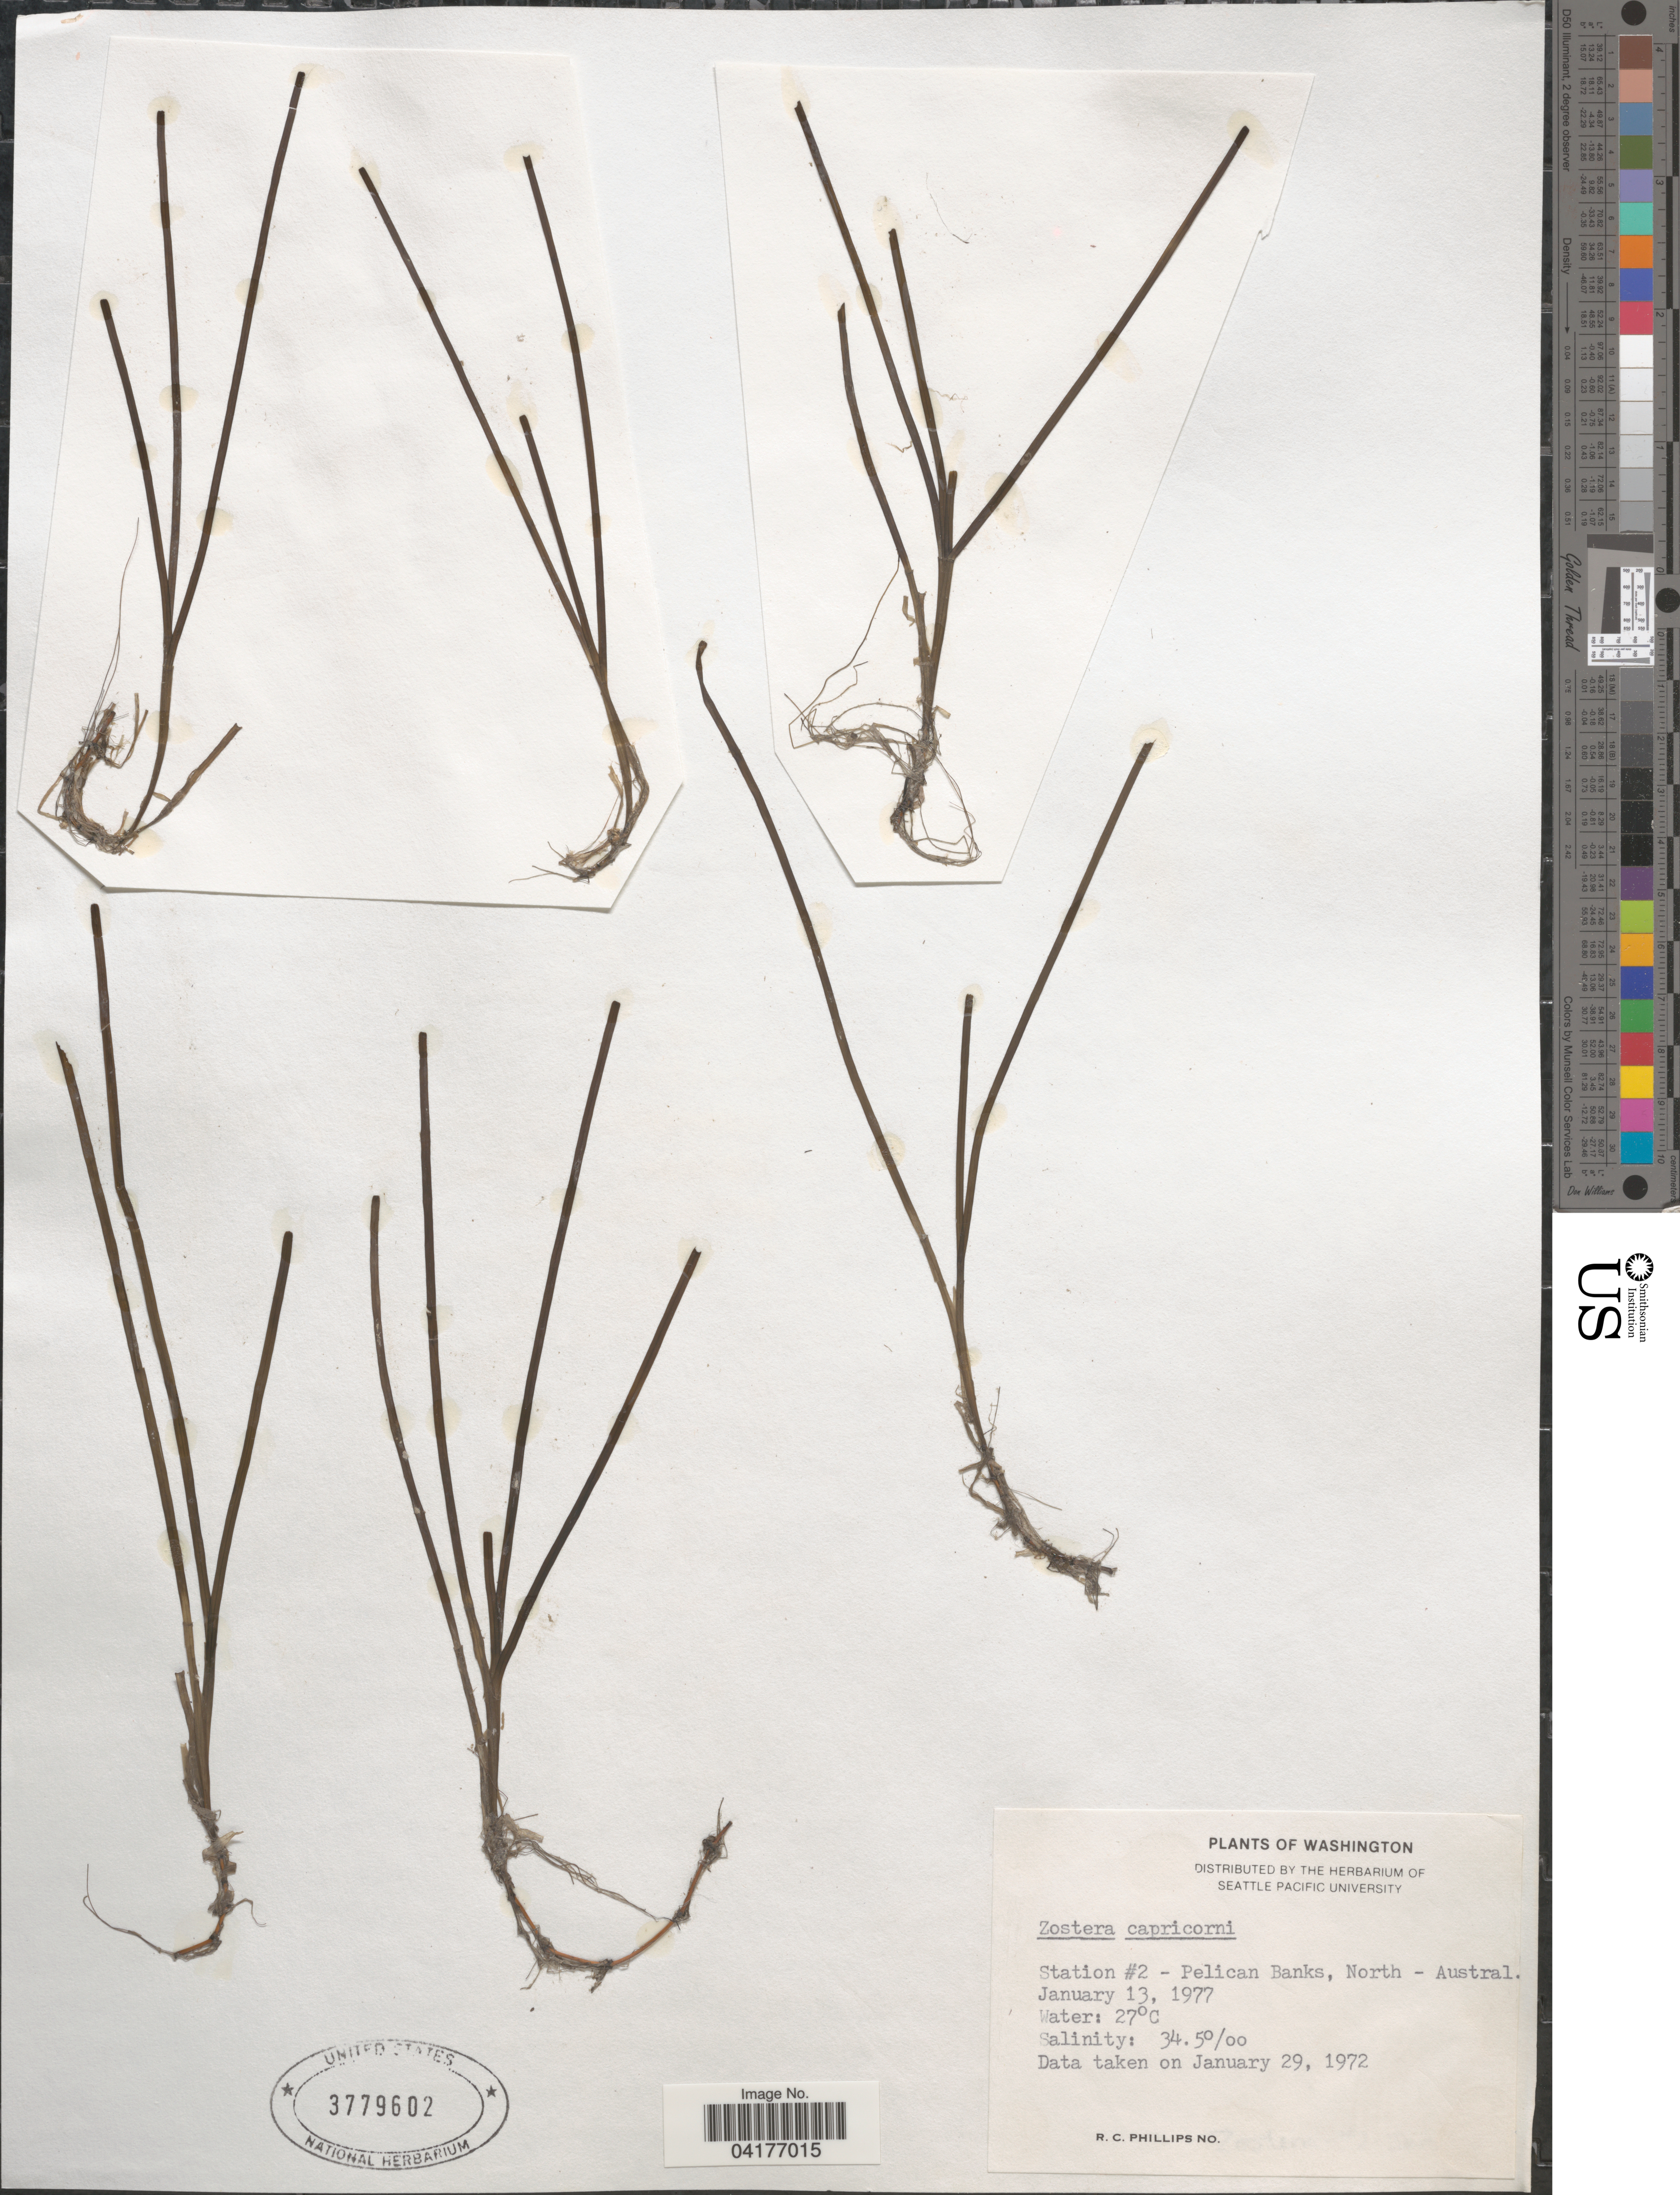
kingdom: Plantae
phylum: Tracheophyta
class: Liliopsida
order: Alismatales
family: Zosteraceae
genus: Zostera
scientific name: Zostera capricorni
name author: Asch.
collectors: R. C. Phillips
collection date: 1977-01-13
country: Australia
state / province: Queensland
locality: Station #2 - Pelican Banks, North.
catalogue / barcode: US 3779602